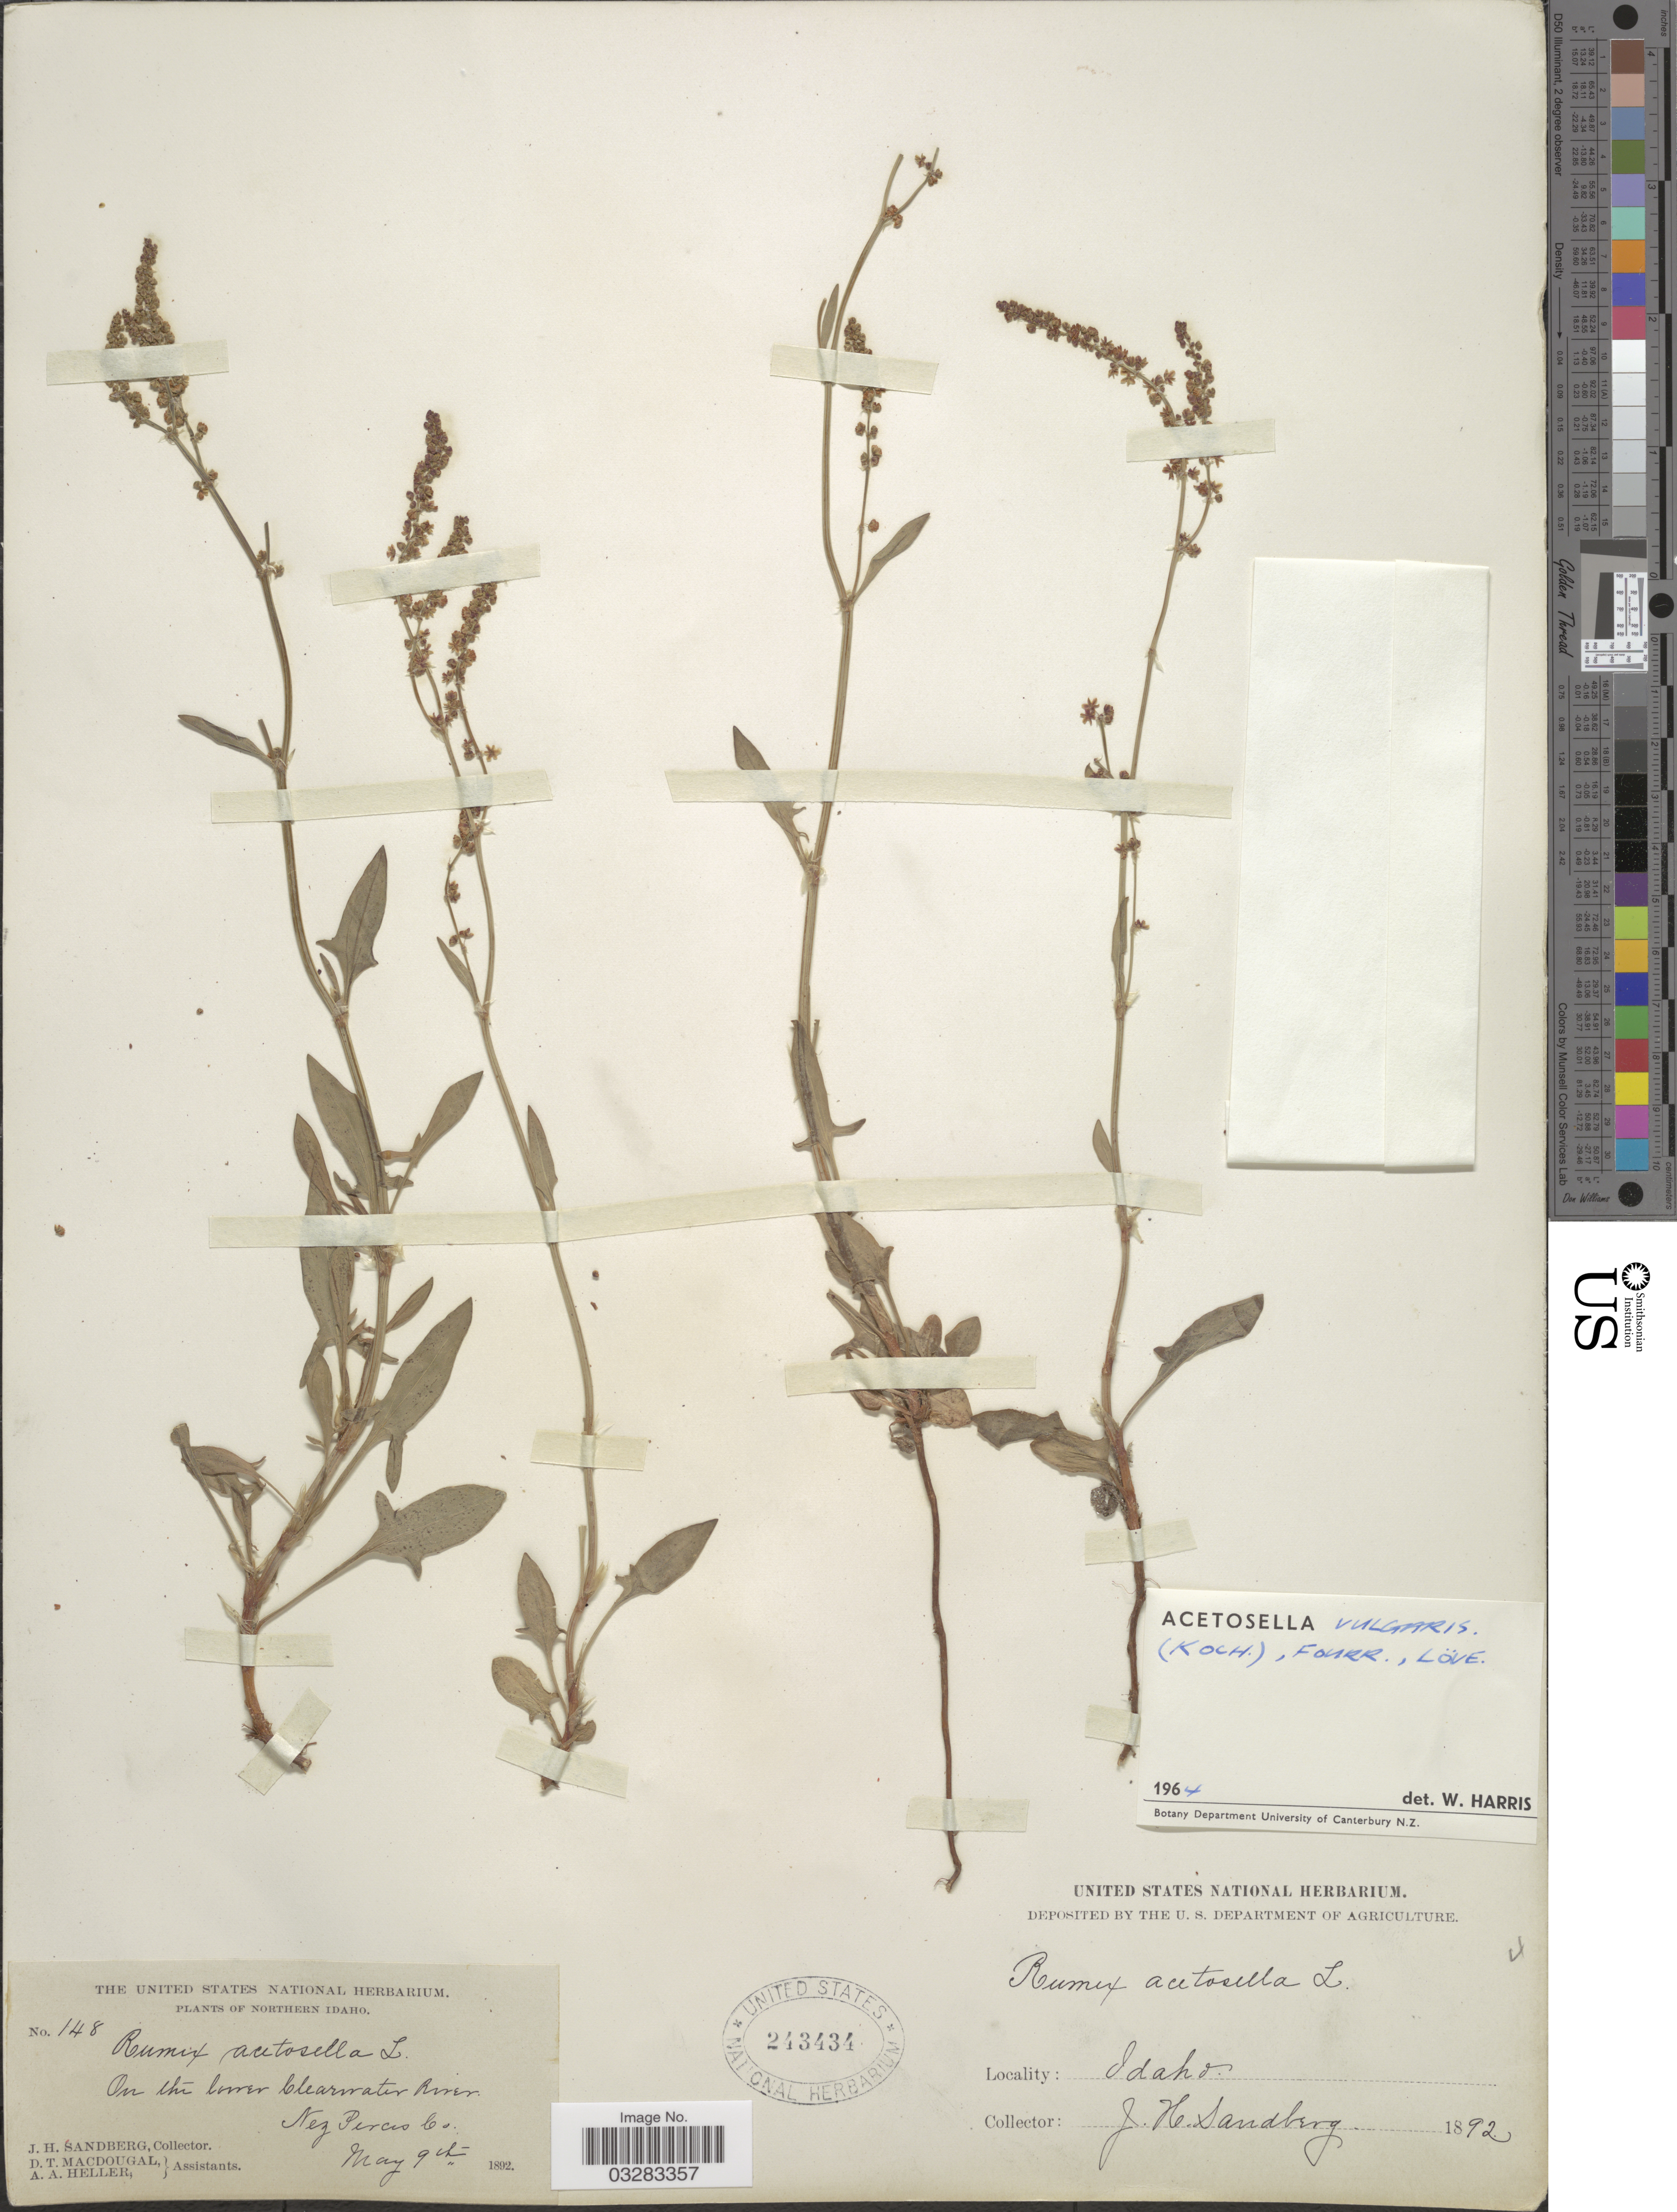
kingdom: Plantae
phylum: Tracheophyta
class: Magnoliopsida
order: Caryophyllales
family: Polygonaceae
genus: Rumex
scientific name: Rumex acetosella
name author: L.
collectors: J. H. Sandberg, D. T. MacDougal & A. A. Heller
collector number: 148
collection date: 1892-05-09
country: United States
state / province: Idaho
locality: Southern Idaho. On the lower Clearwater River. Nez Perces Co.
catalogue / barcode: US 243434